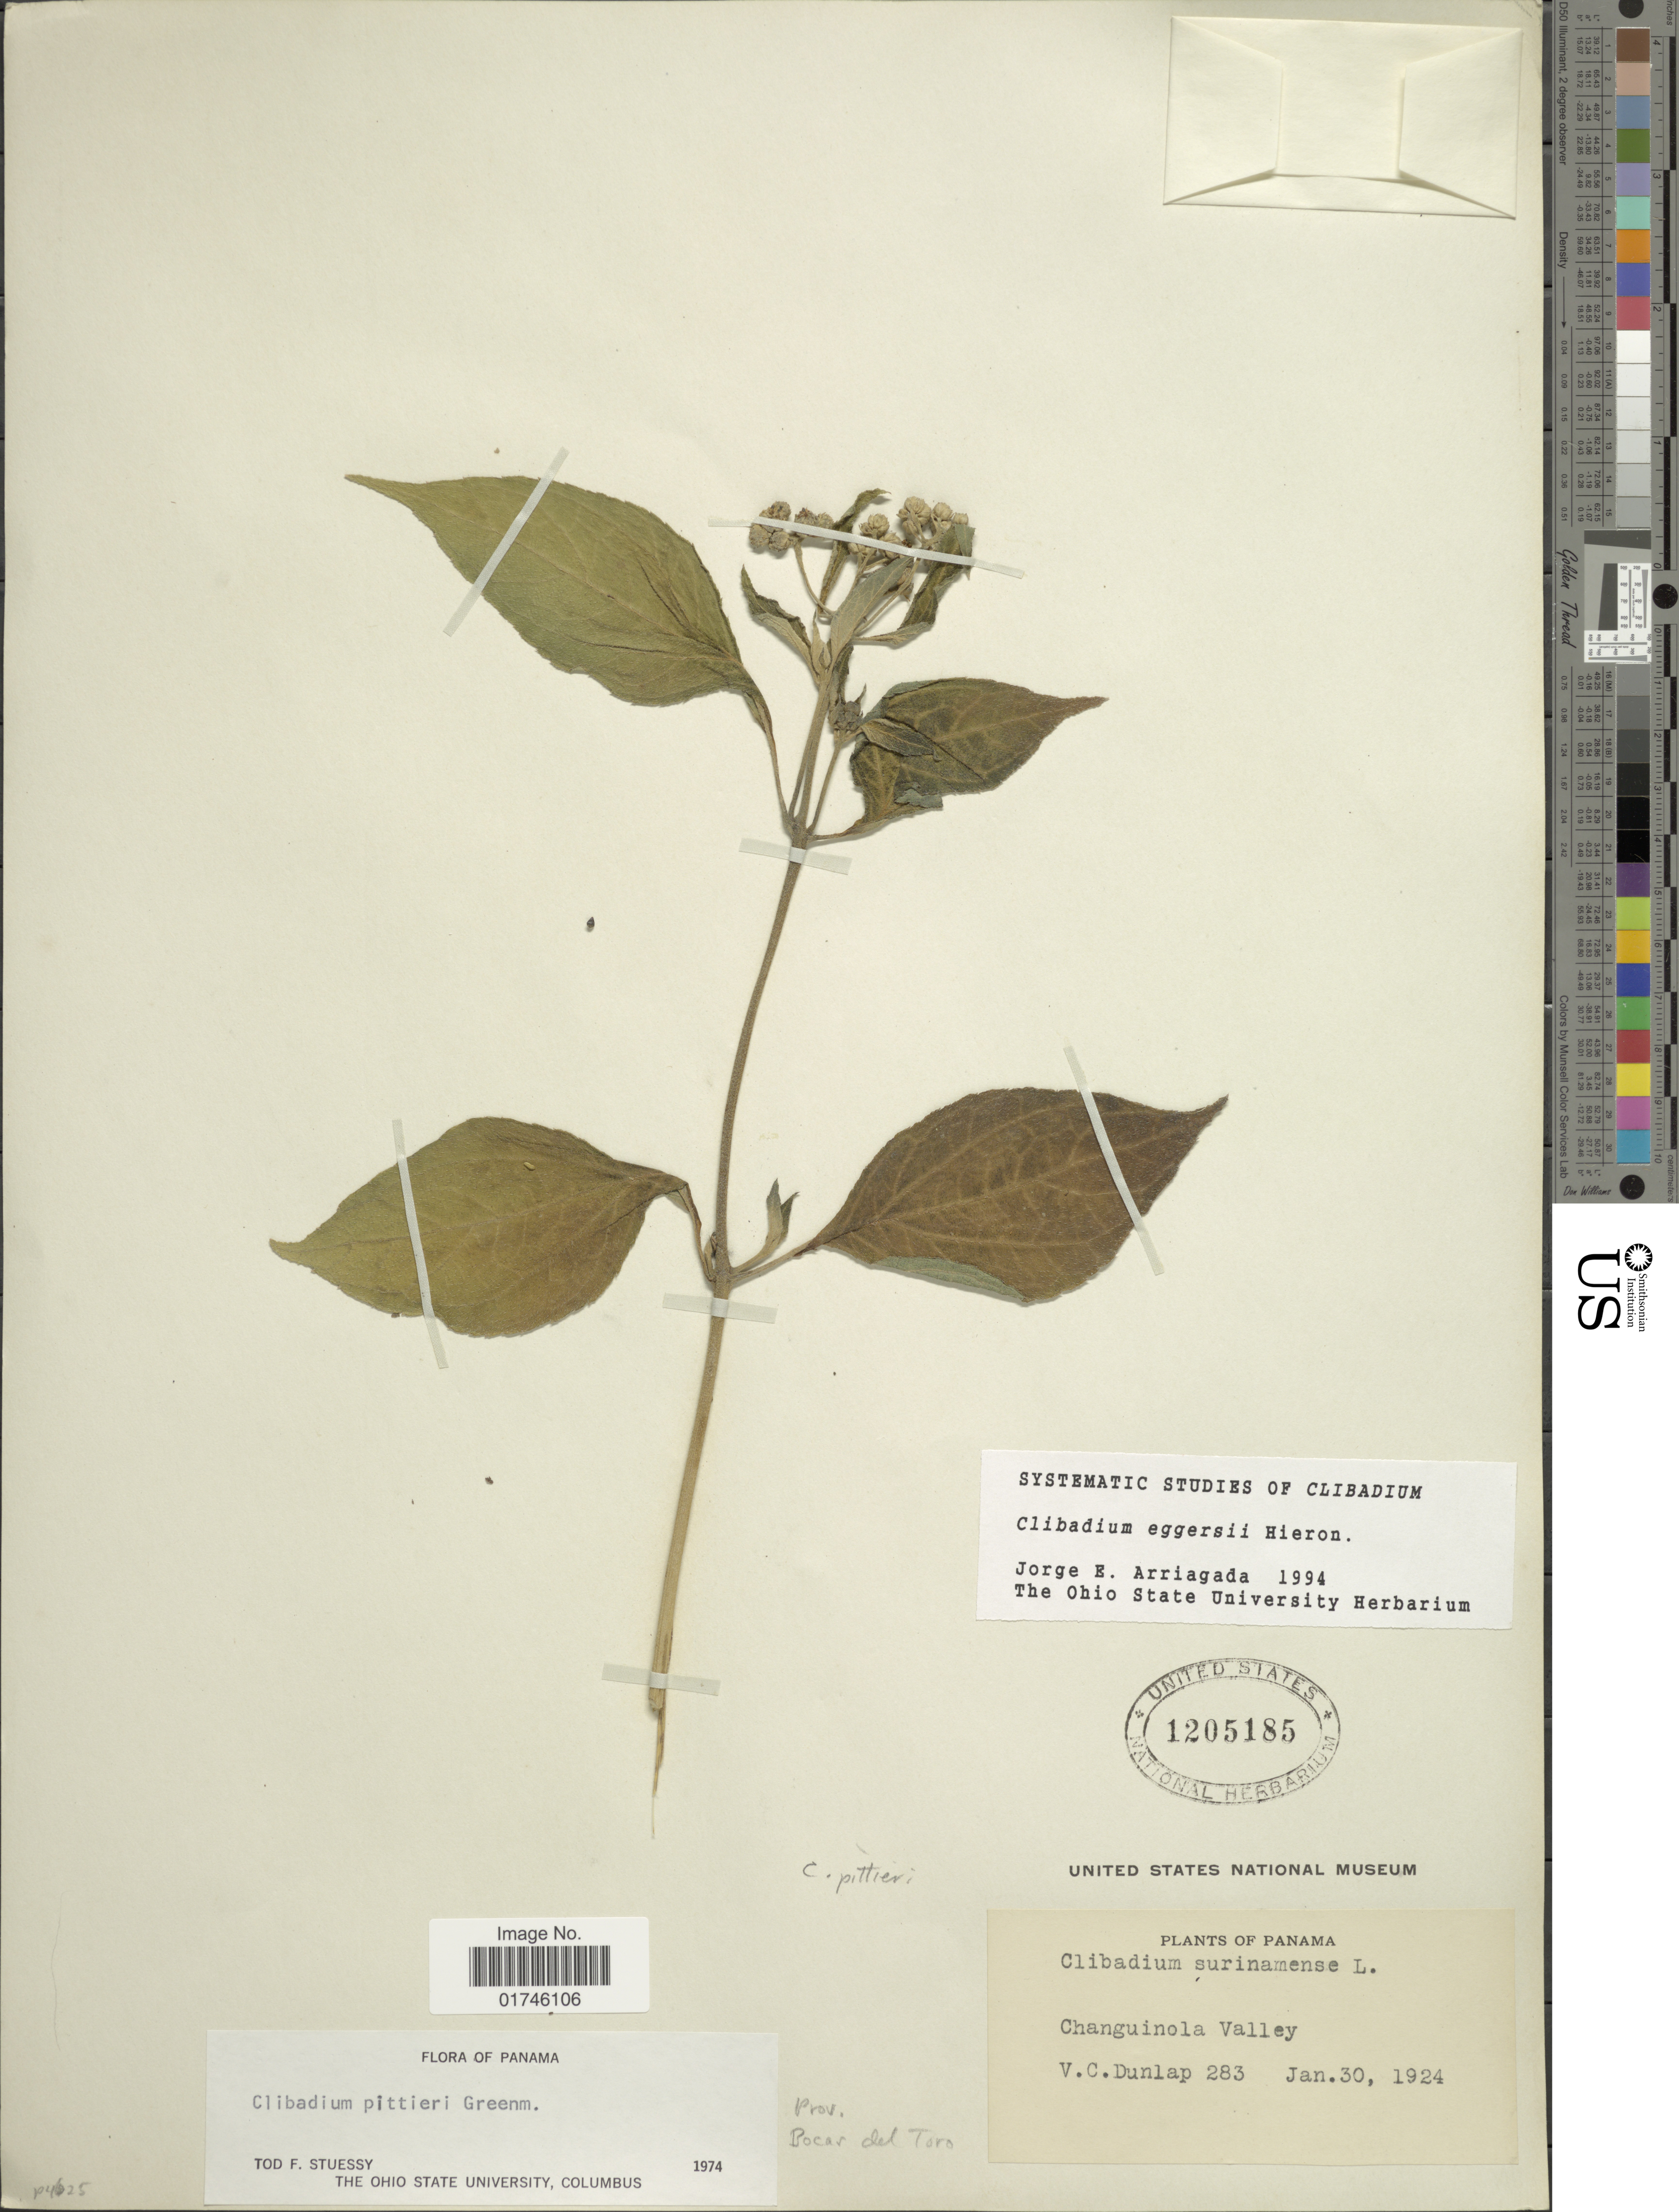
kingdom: Plantae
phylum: Tracheophyta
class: Magnoliopsida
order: Asterales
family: Asteraceae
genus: Clibadium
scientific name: Clibadium eggersii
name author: Hieron.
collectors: C. Dunlop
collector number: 283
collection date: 1924-01-30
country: Panama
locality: Changuinola Valley.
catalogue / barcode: US 1205185